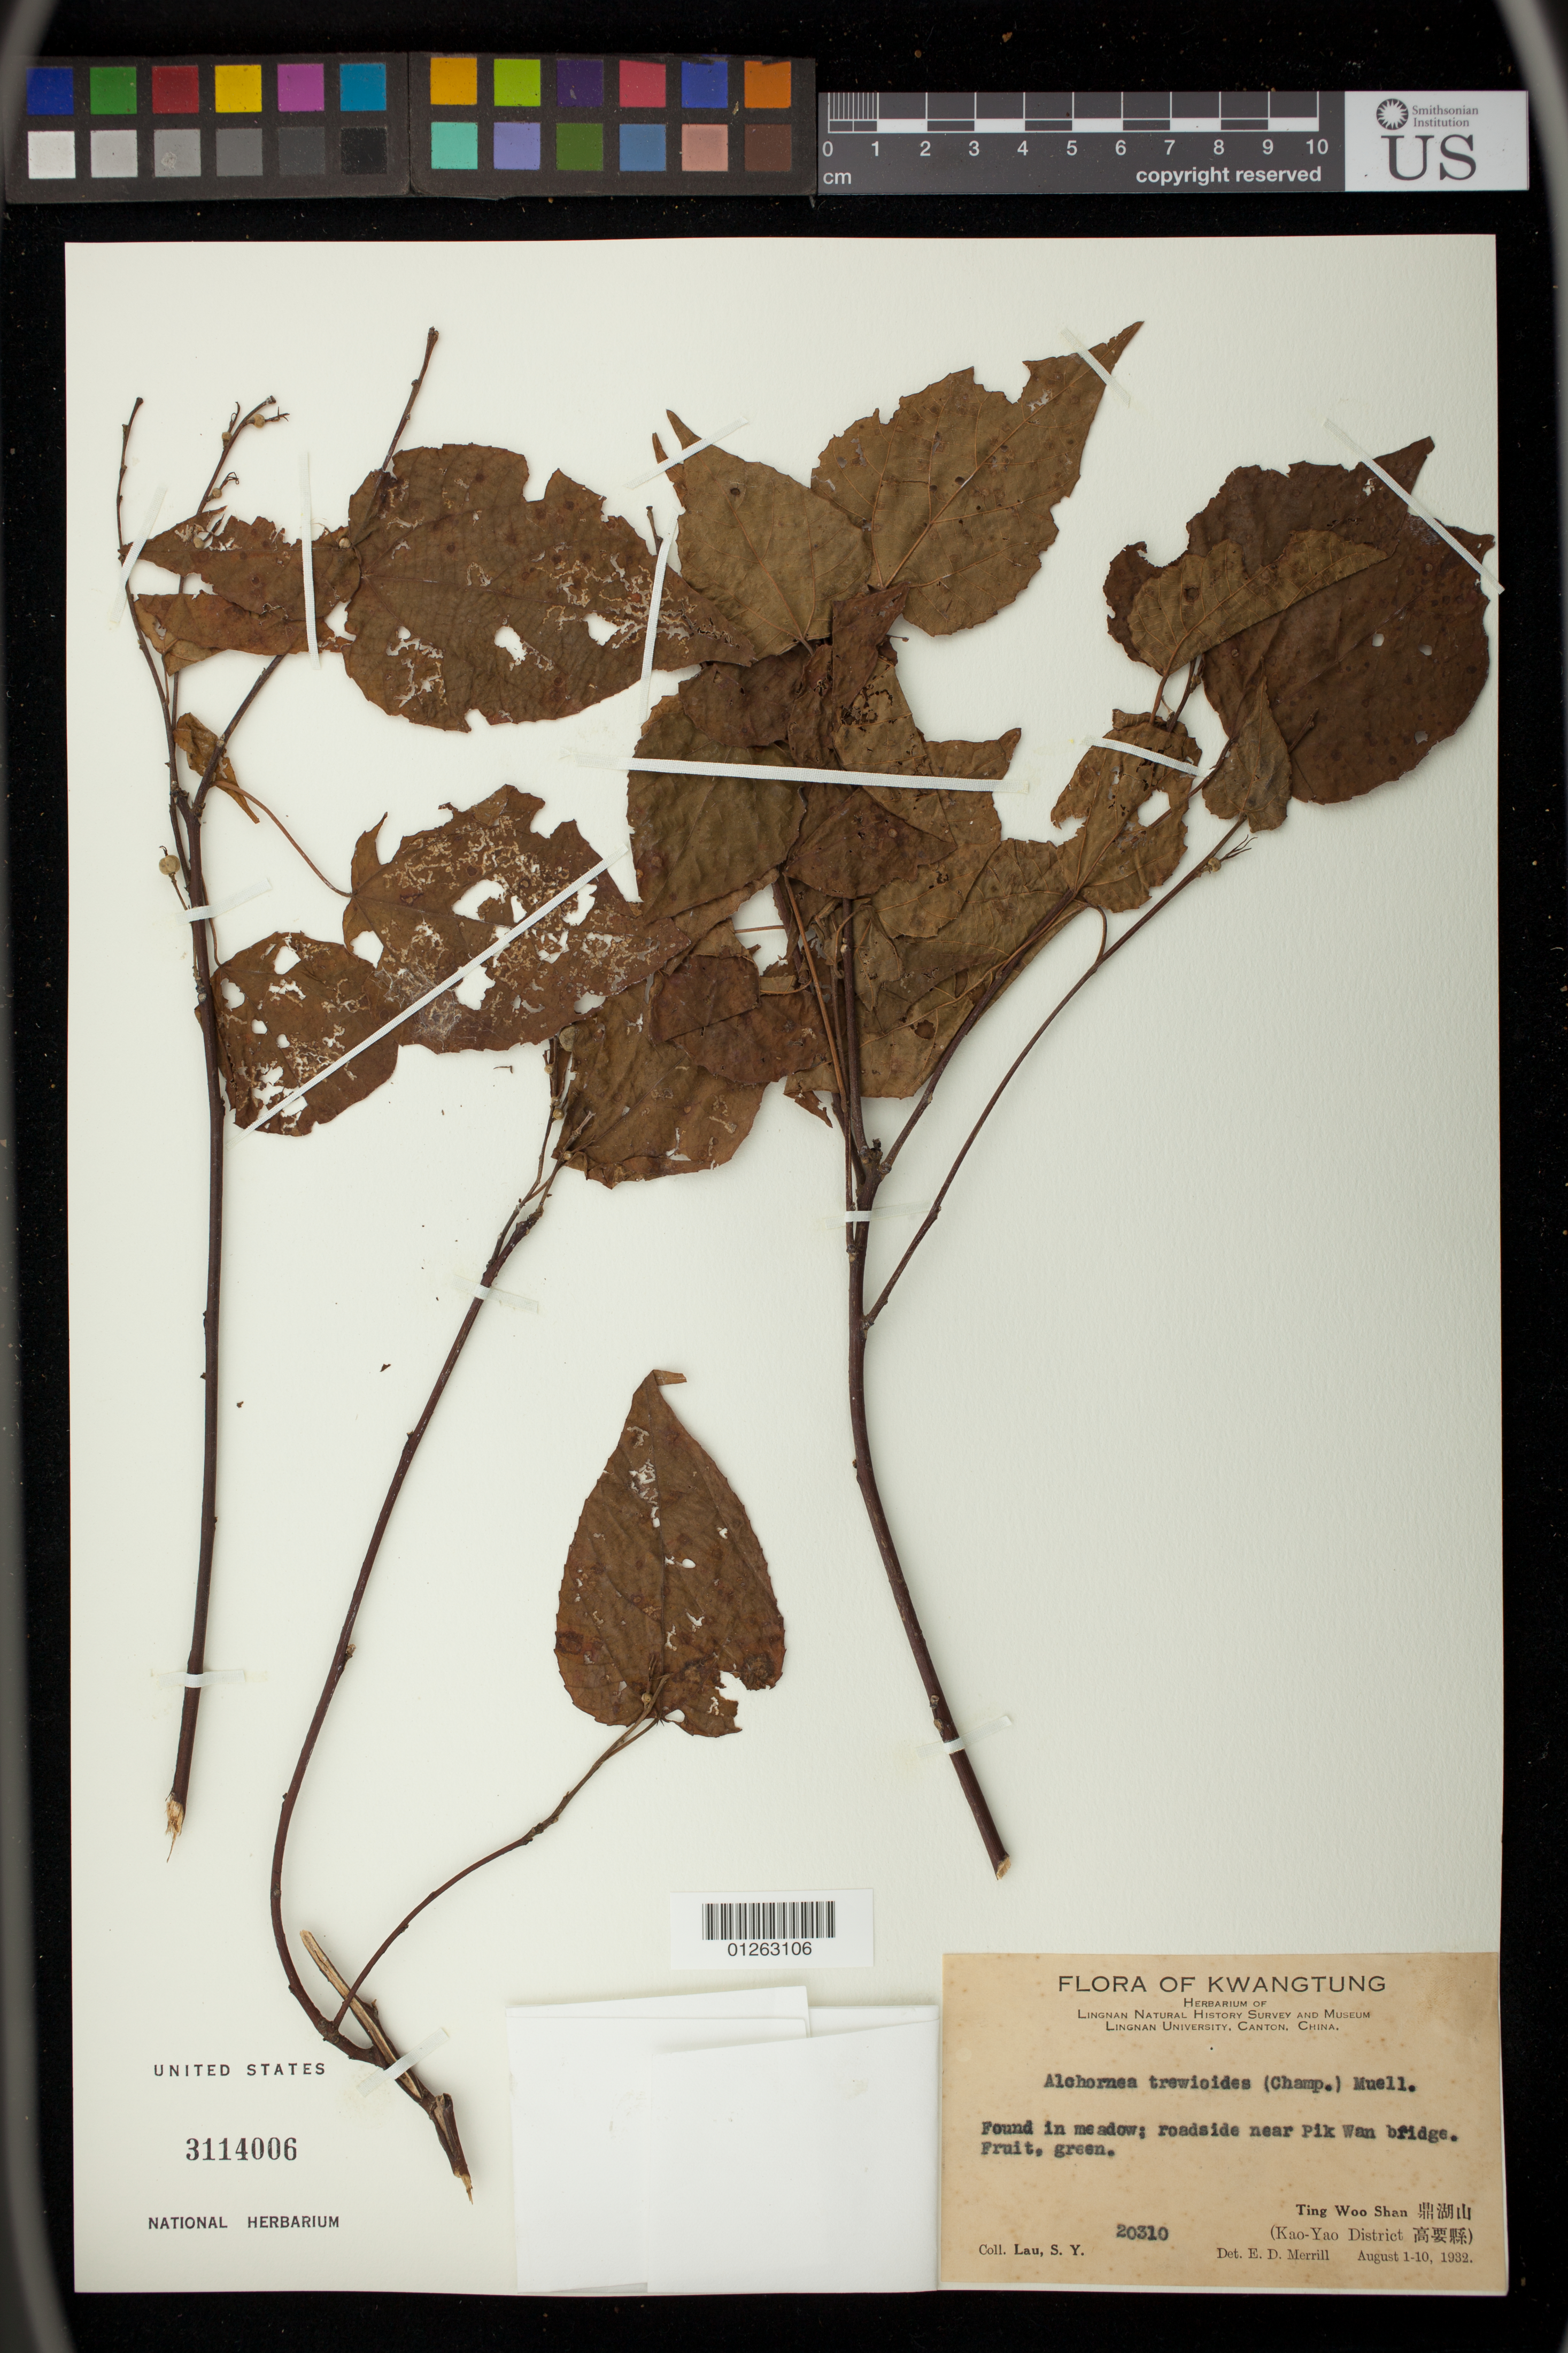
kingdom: Plantae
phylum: Tracheophyta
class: Magnoliopsida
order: Malpighiales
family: Euphorbiaceae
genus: Alchornea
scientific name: Alchornea pearcei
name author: Britton ex Rusby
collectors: S. Y. Lau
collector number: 20310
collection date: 1932-08-01/1932-08-10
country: China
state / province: Guangdong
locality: Found in meadow; roadside near Pik Wan bridge. Ting Woo Shan (Kao-Yao District).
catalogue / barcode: US 3114006